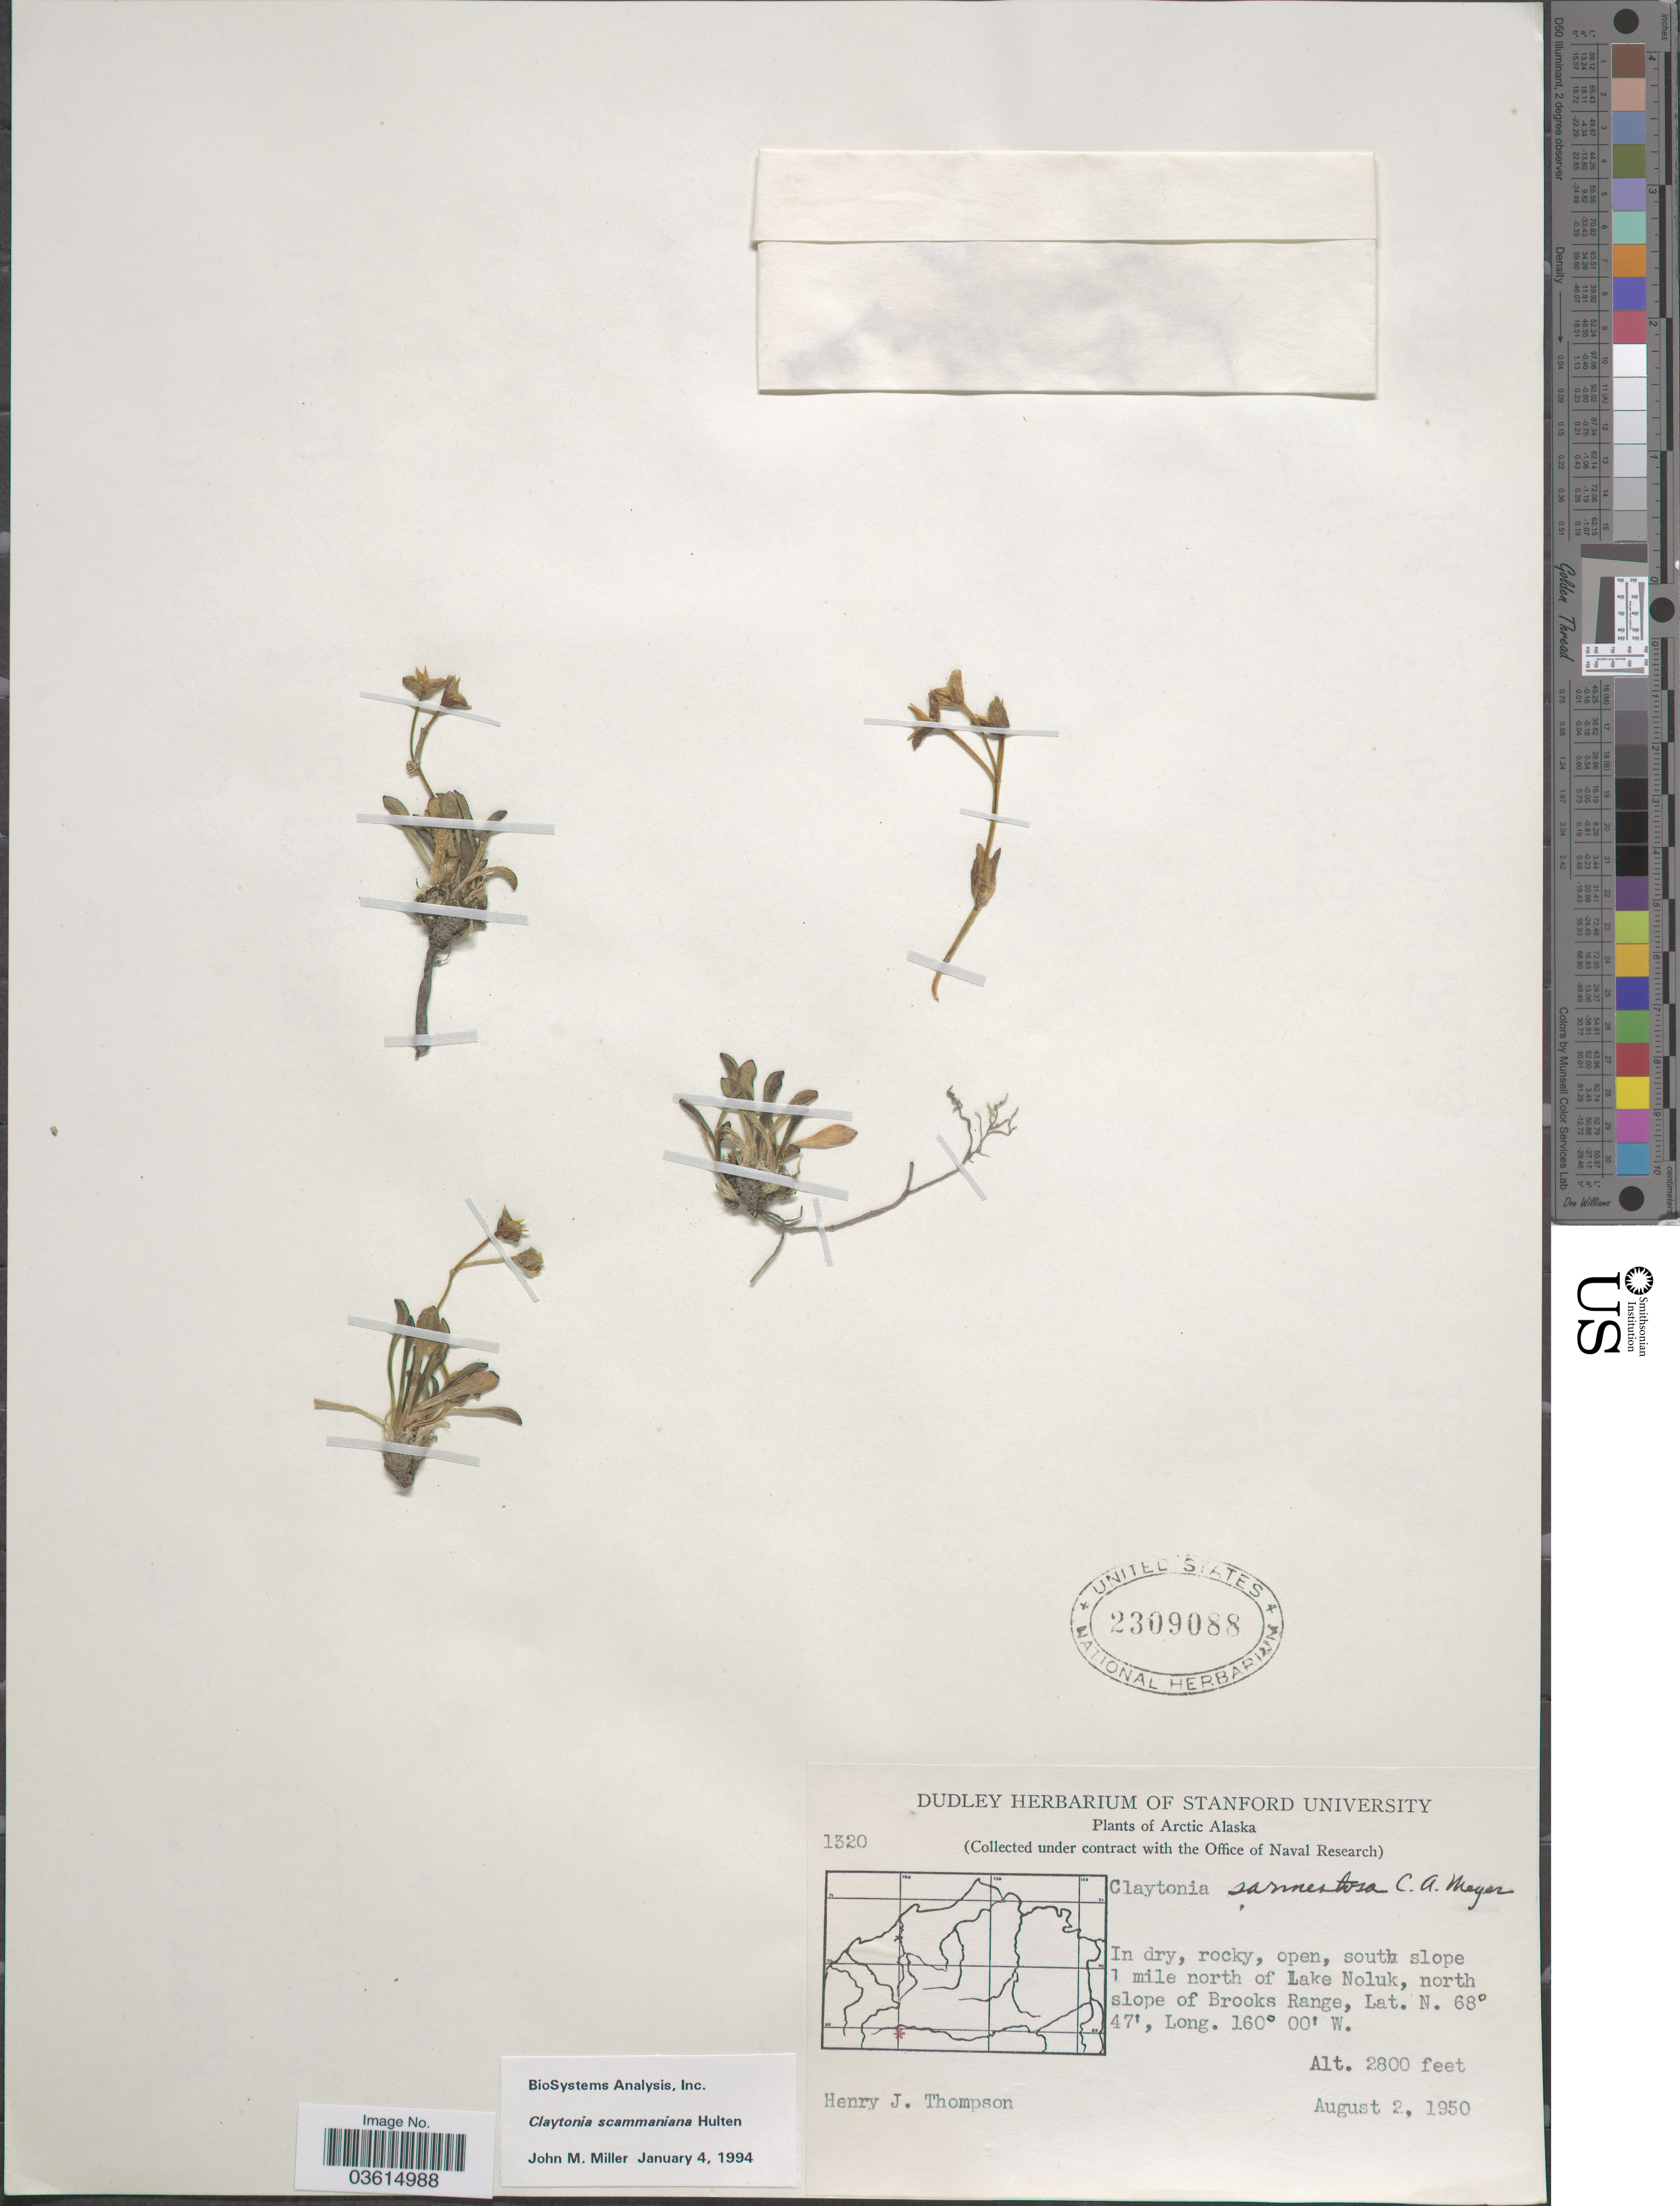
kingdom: Plantae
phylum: Tracheophyta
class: Magnoliopsida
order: Caryophyllales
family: Montiaceae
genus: Claytonia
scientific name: Claytonia scammaniana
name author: Hultén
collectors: H. J. Thompson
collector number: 1320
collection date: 1950-08-02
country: United States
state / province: Alaska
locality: Arctic Alaska. South slope 1 mile north of Lake Noluk, north slope of Brooks Range.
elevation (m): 853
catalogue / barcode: US 2309088